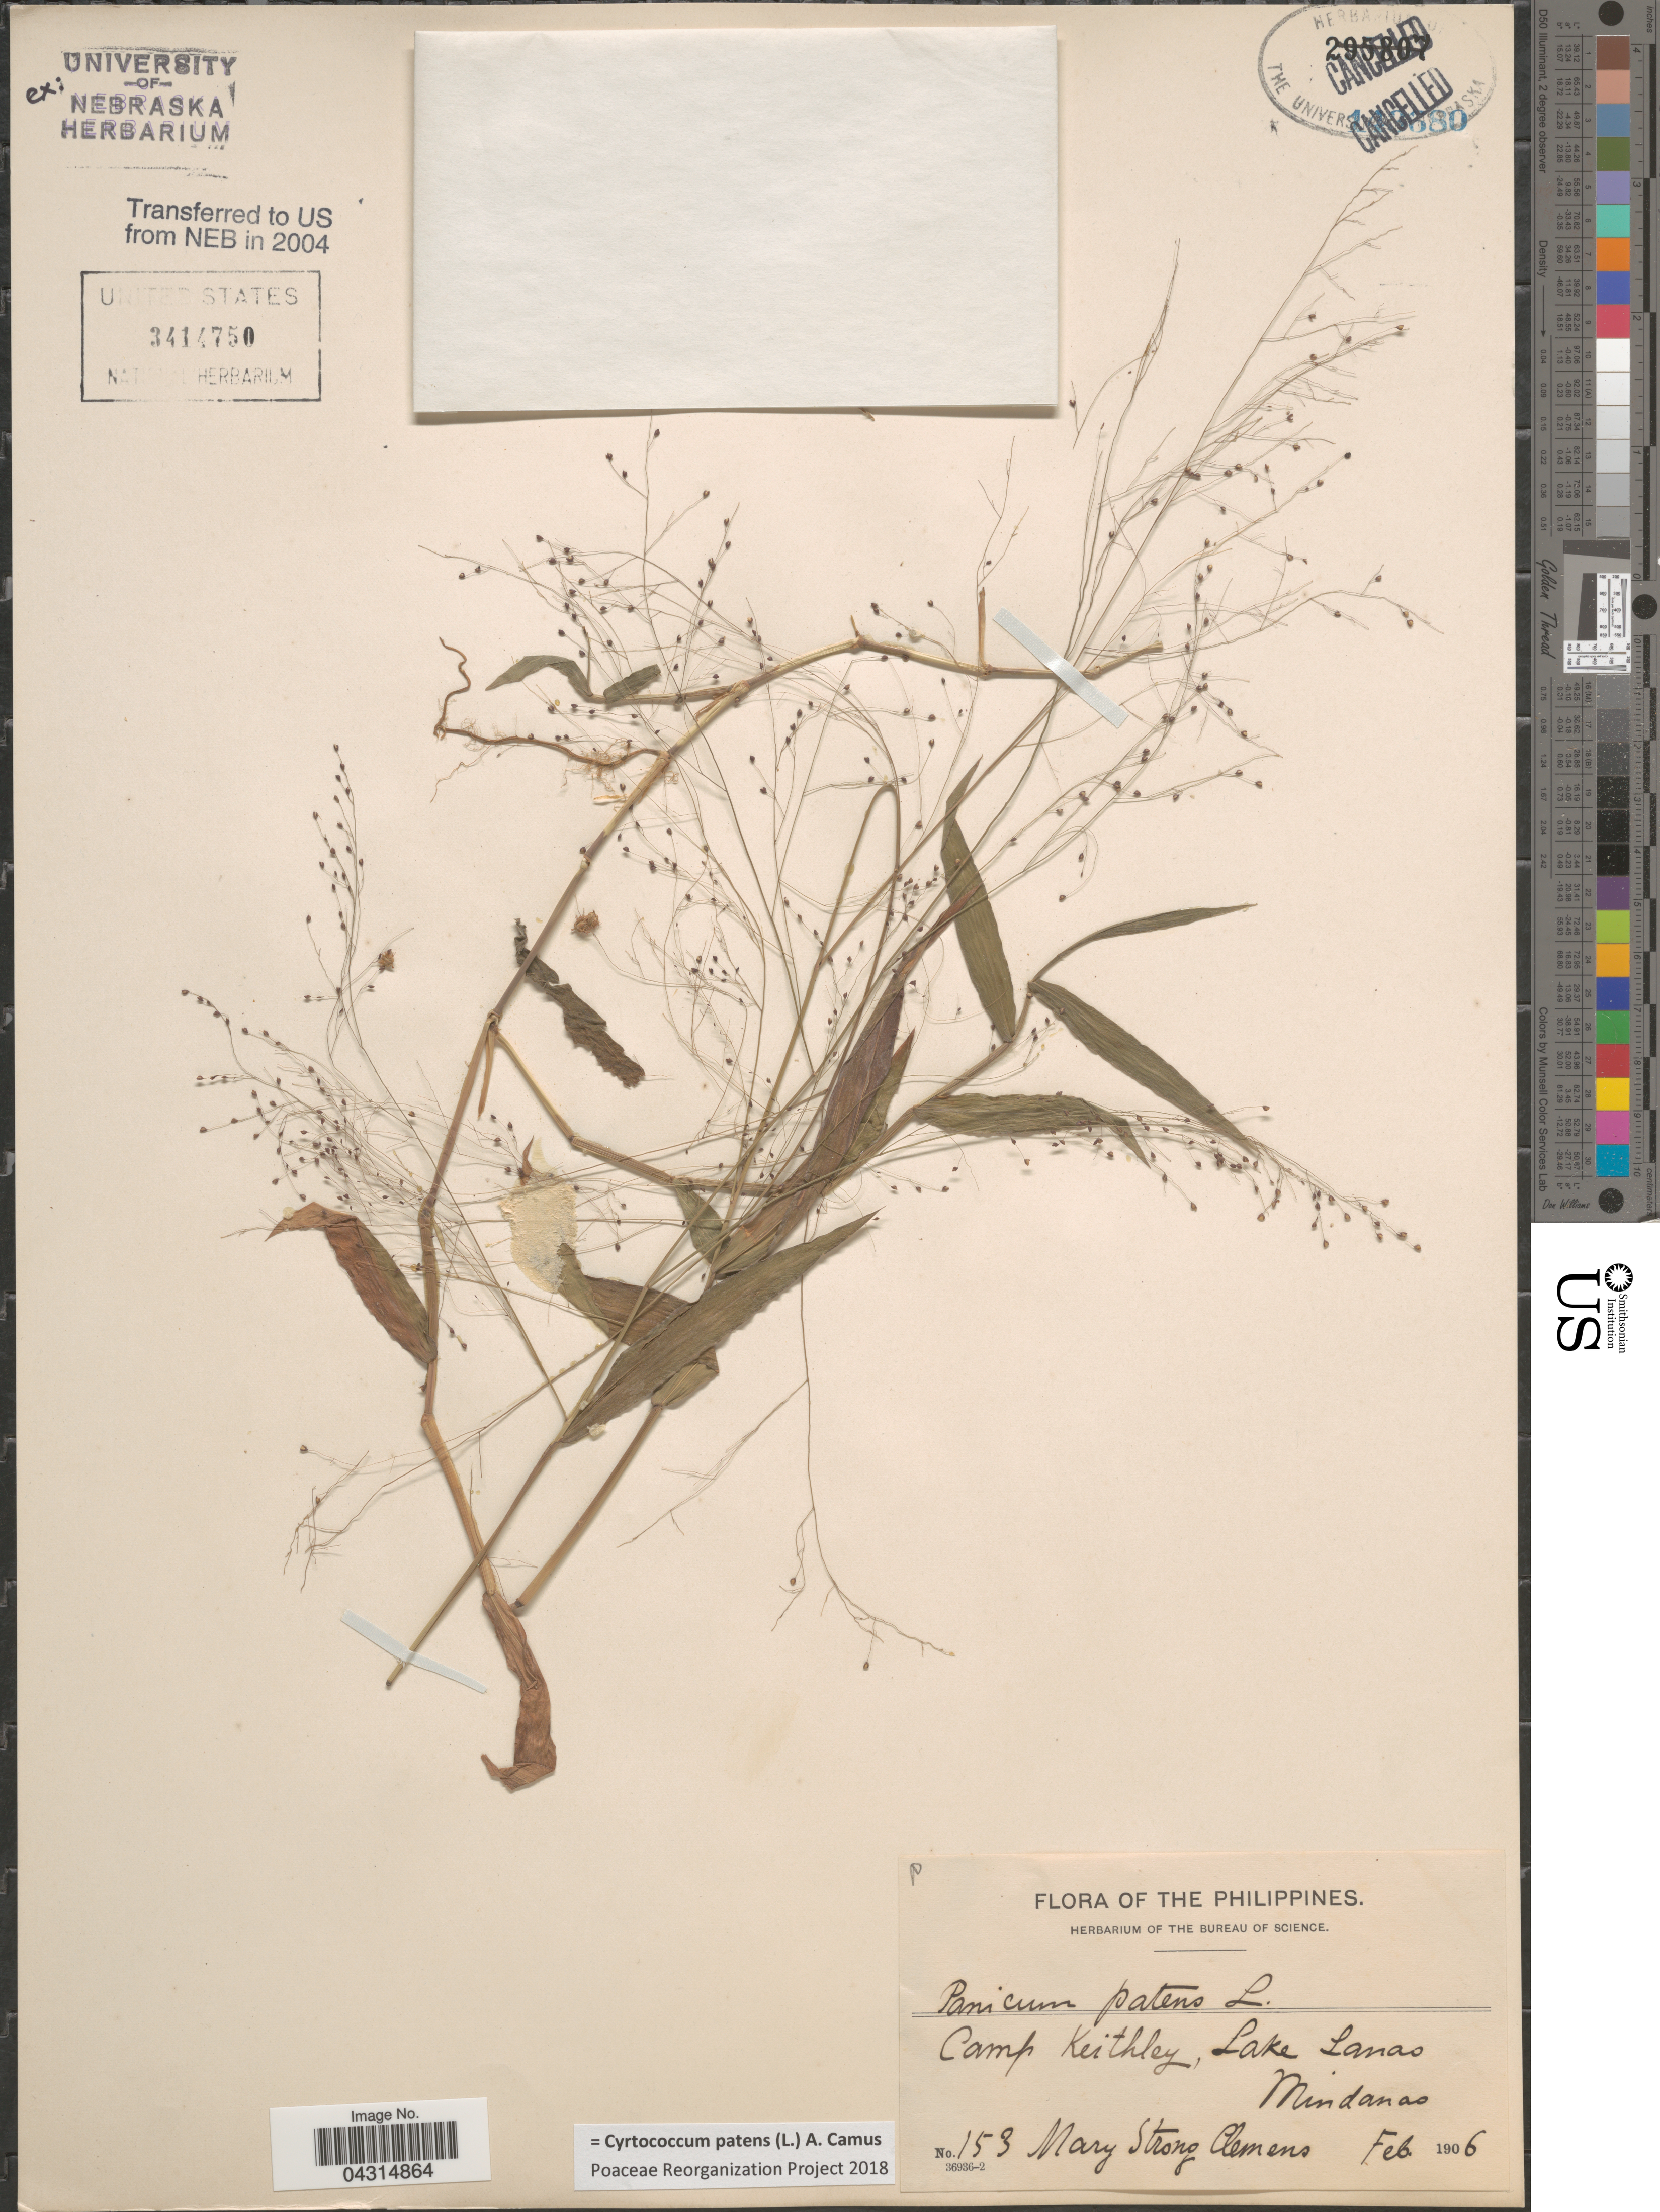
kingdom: Plantae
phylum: Tracheophyta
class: Liliopsida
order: Poales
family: Poaceae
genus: Cyrtococcum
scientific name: Cyrtococcum patens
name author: (L.) A. Camus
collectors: M. S. Clemens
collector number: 153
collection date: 1906-02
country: Philippines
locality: Camp Keithley, Lake Lanao. Mindanao.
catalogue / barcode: US 3414750